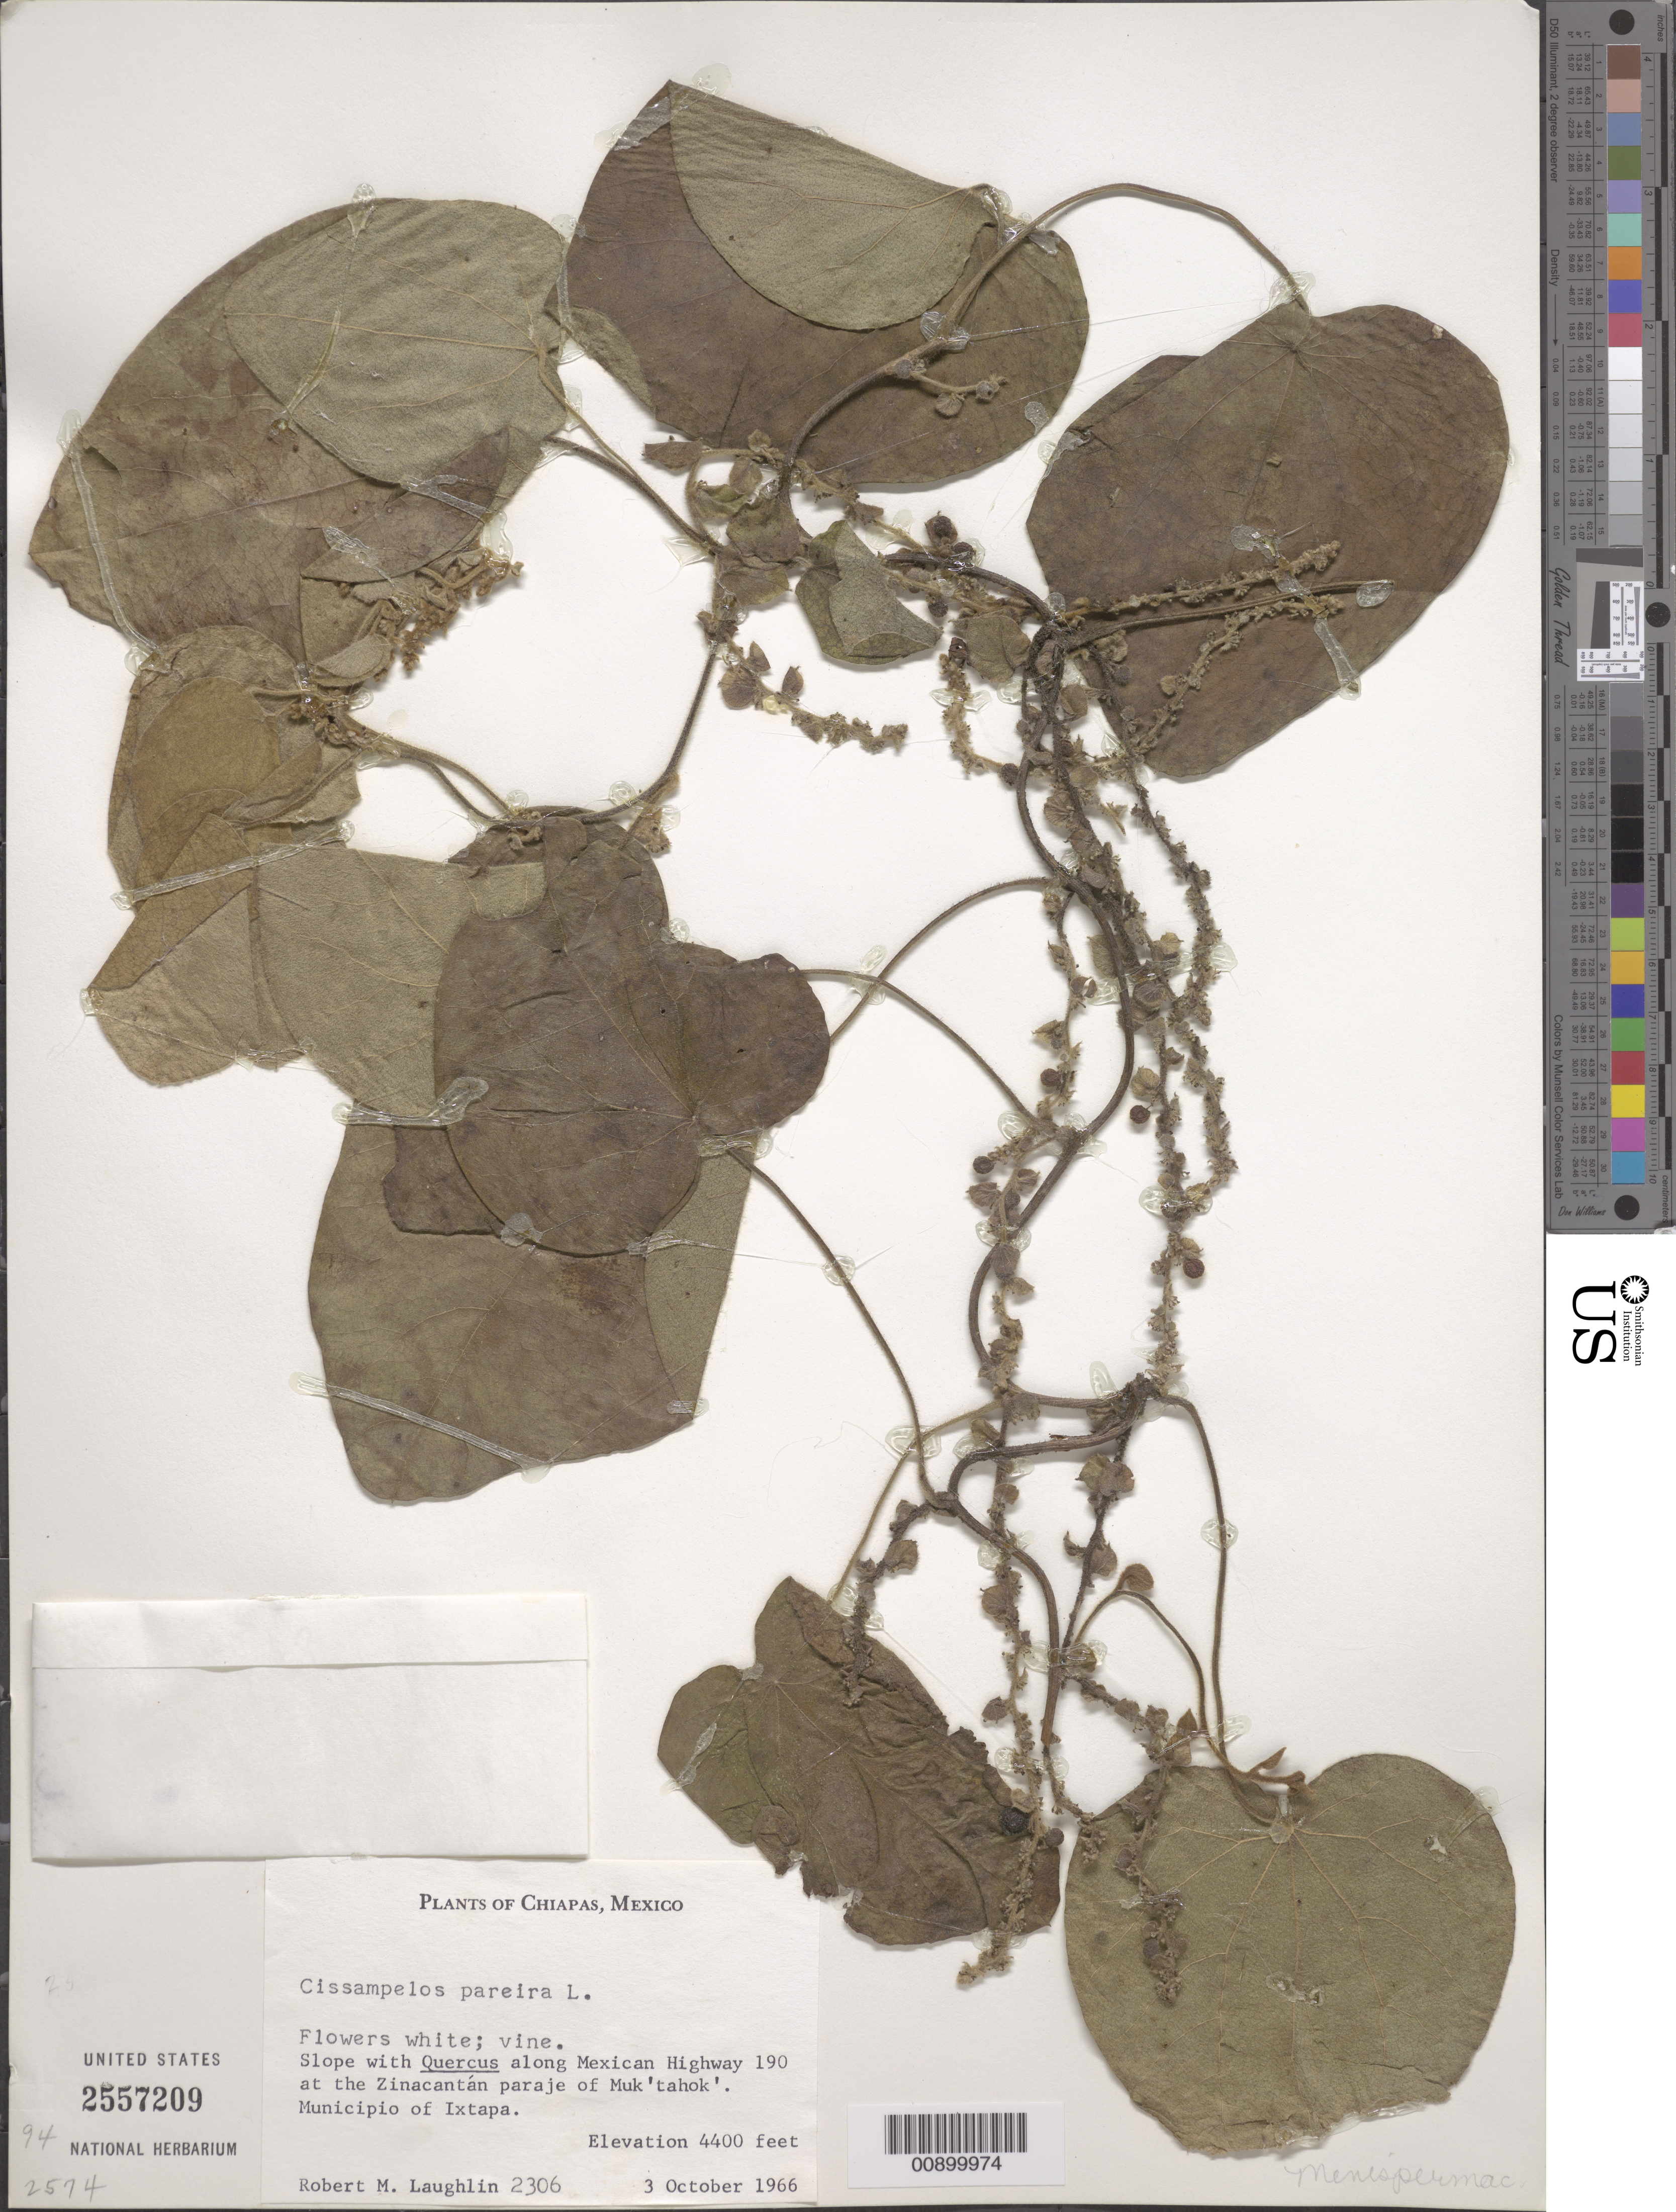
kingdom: Plantae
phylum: Tracheophyta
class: Magnoliopsida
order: Ranunculales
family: Menispermaceae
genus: Cissampelos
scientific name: Cissampelos pareira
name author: L.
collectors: R. M. Laughlin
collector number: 2306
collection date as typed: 03 Oct 1966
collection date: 1966-10-03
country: Mexico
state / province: Chiapas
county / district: Ixtapa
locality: Along Mexican Highway 190 at the Zinacantán paraje of Muk' tahok'. Municipio of Ixtapa, Chiapas.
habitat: Slope with Quercus along highway.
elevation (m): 1341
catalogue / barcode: US 2557209